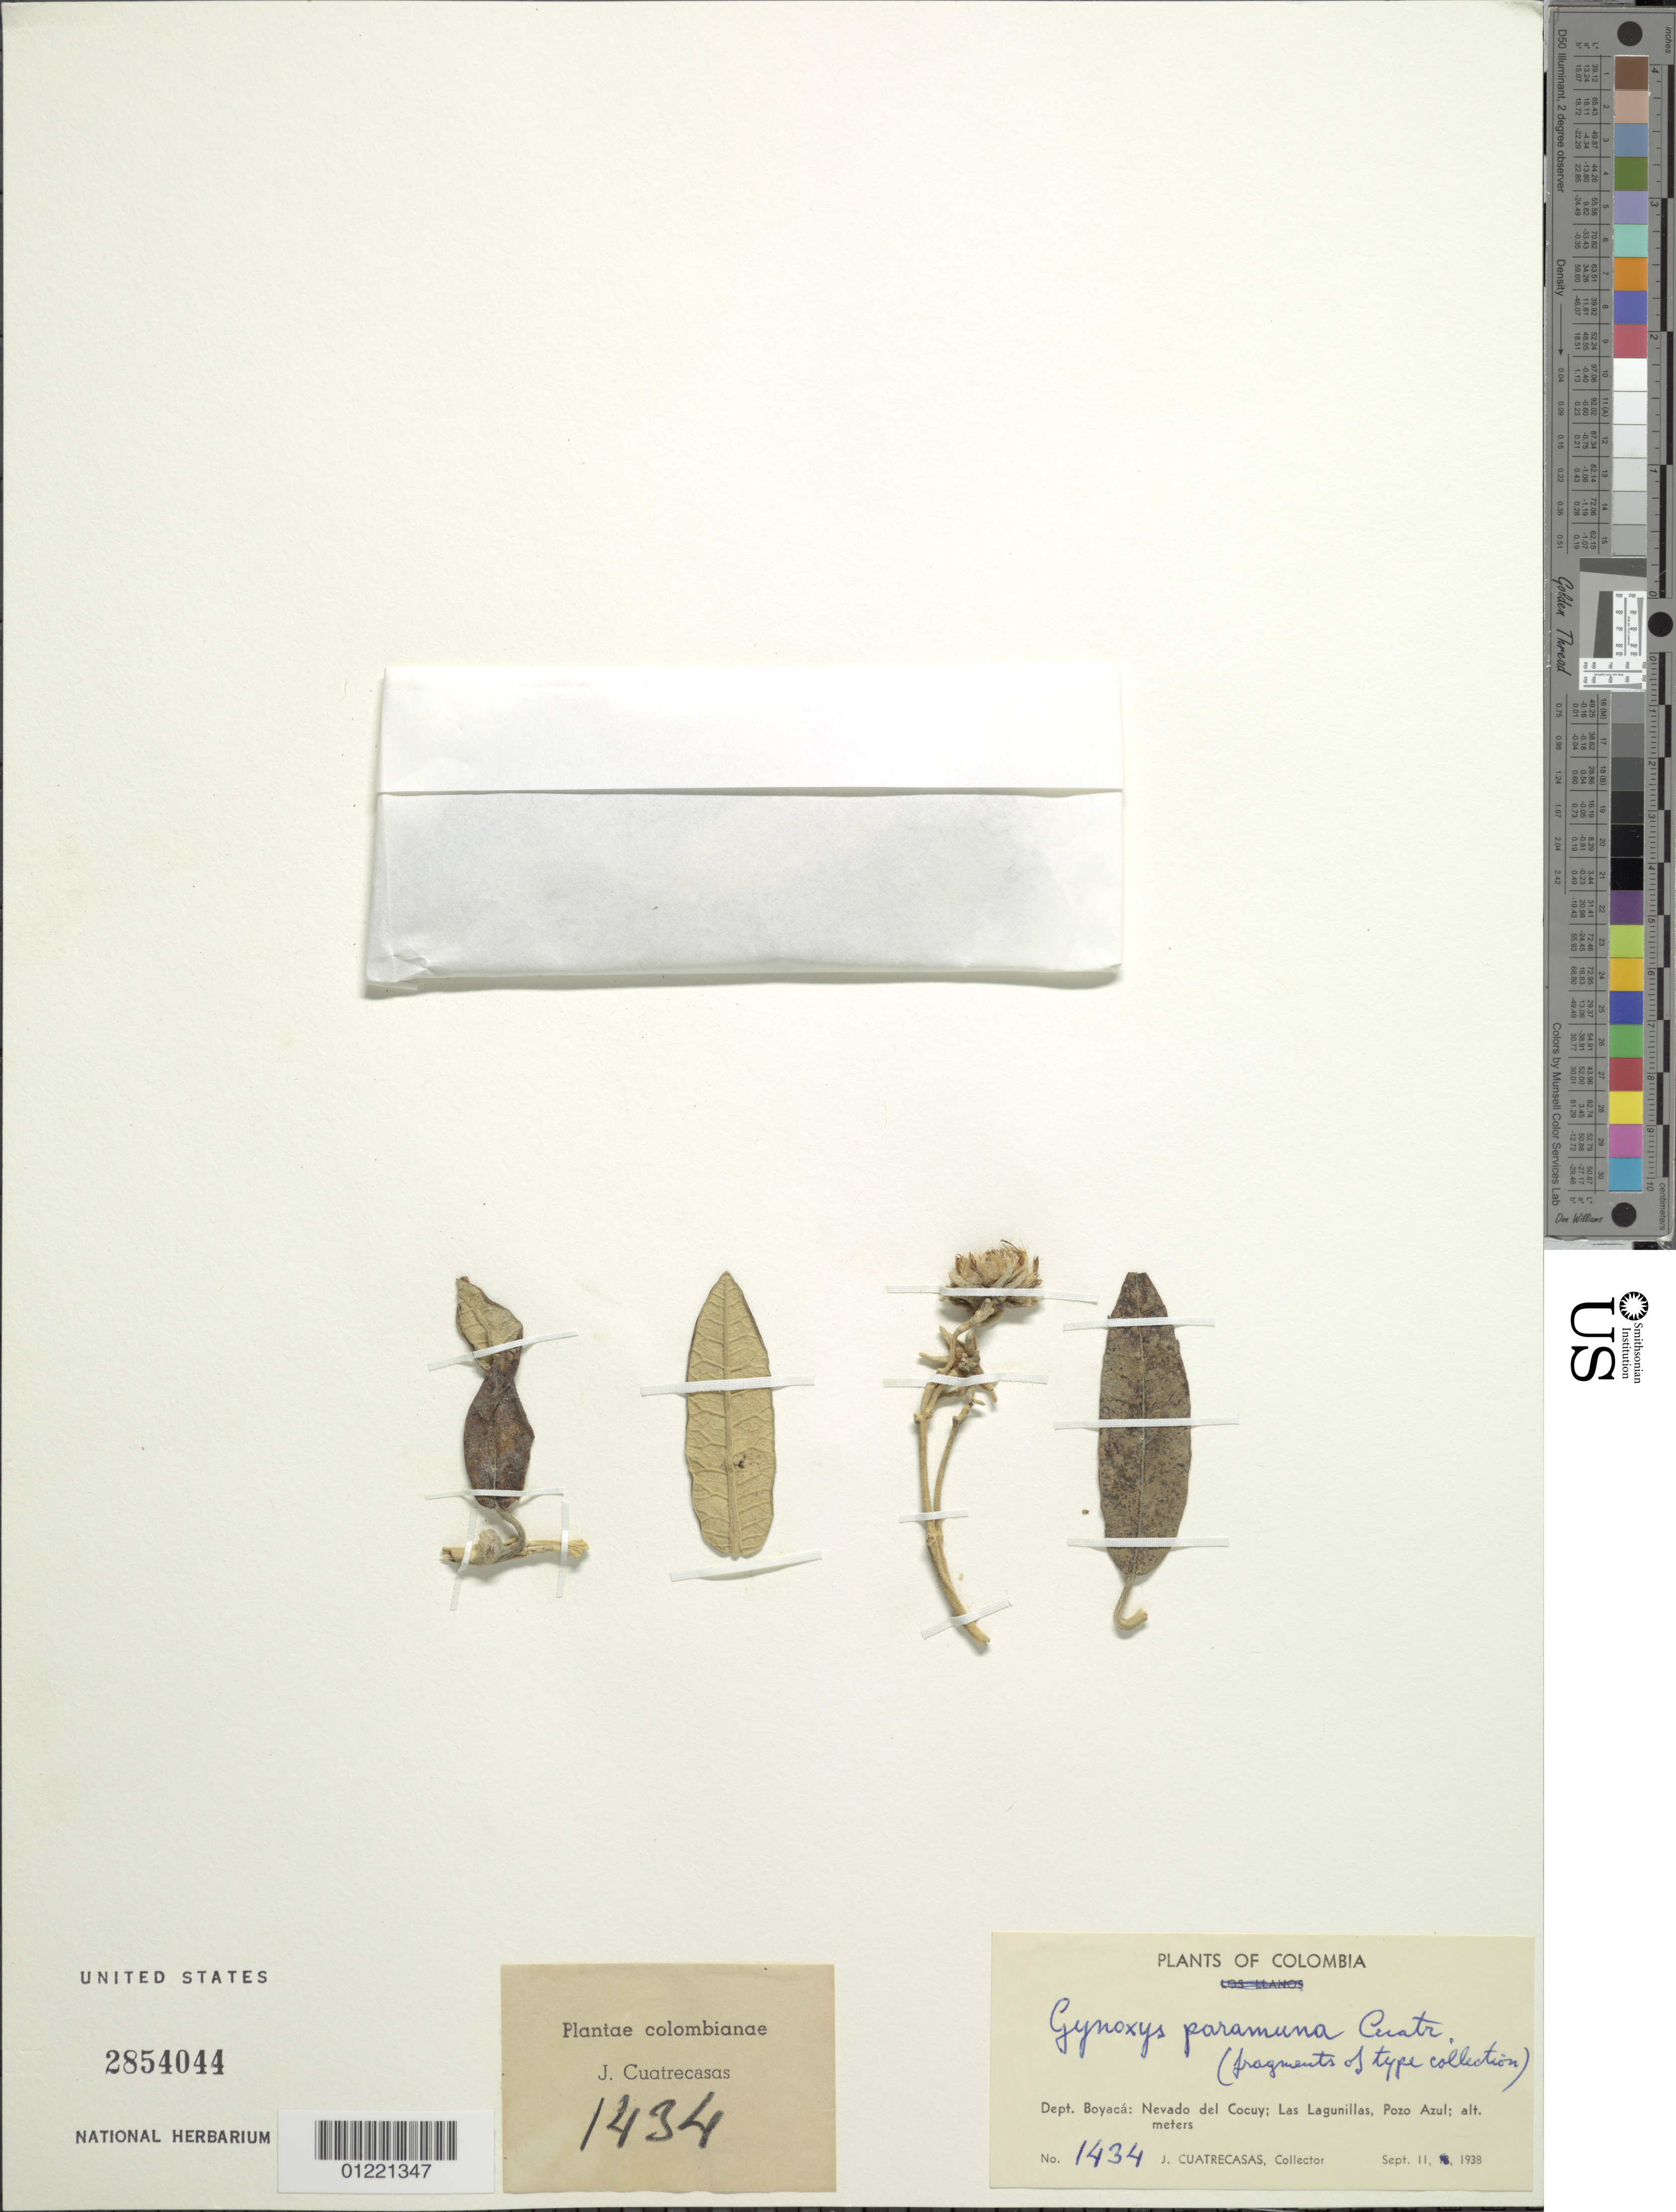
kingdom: Plantae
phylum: Tracheophyta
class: Magnoliopsida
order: Asterales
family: Asteraceae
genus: Gynoxys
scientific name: Gynoxys paramuna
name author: Cuatrec.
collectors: J. Cuatrecasas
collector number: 1434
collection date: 1938-09-11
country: Colombia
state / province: Boyacá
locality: Nevado del Cocuy; Las Lagunillas; Pozo Azul.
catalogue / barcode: US 2854044